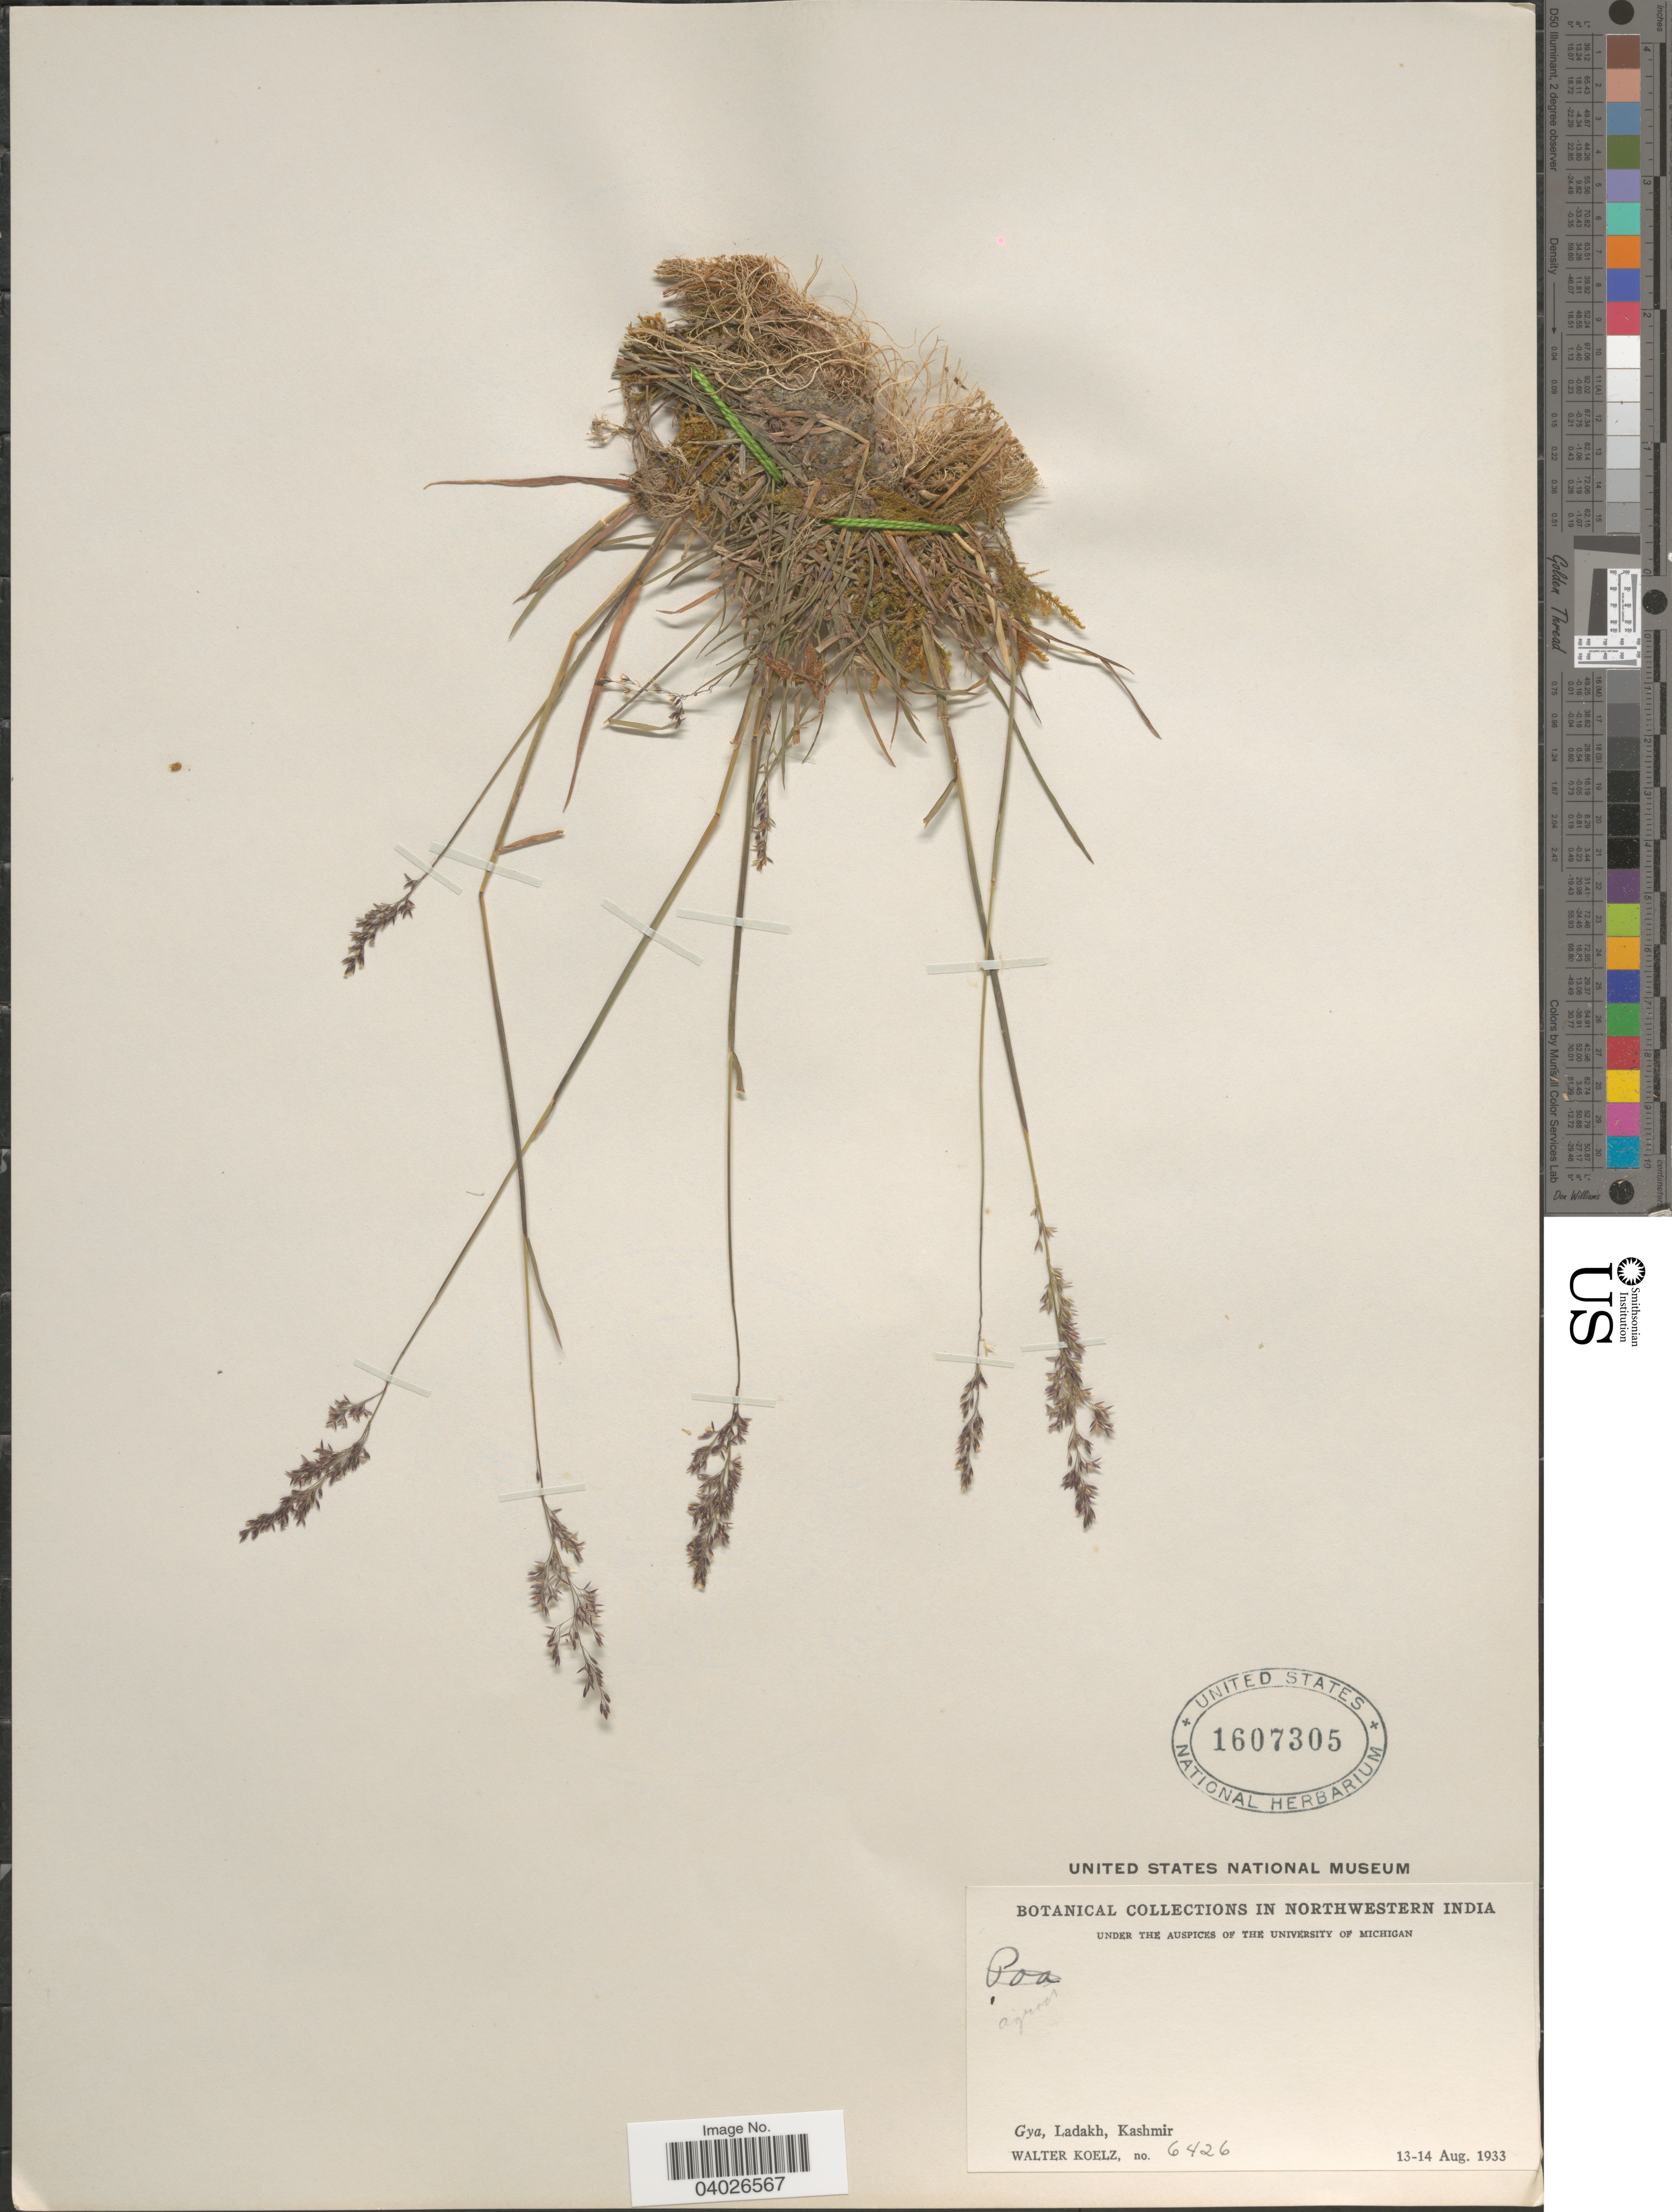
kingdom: Plantae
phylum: Tracheophyta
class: Liliopsida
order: Poales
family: Poaceae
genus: Agrostis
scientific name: Agrostis sp.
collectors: W. N. Koelz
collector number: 6426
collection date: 1933-08-13/1933-08-14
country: India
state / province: Jammu and Kashmir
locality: In Northwestern India. Gya, Ladakh, Kashmir.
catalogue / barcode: US 1607305